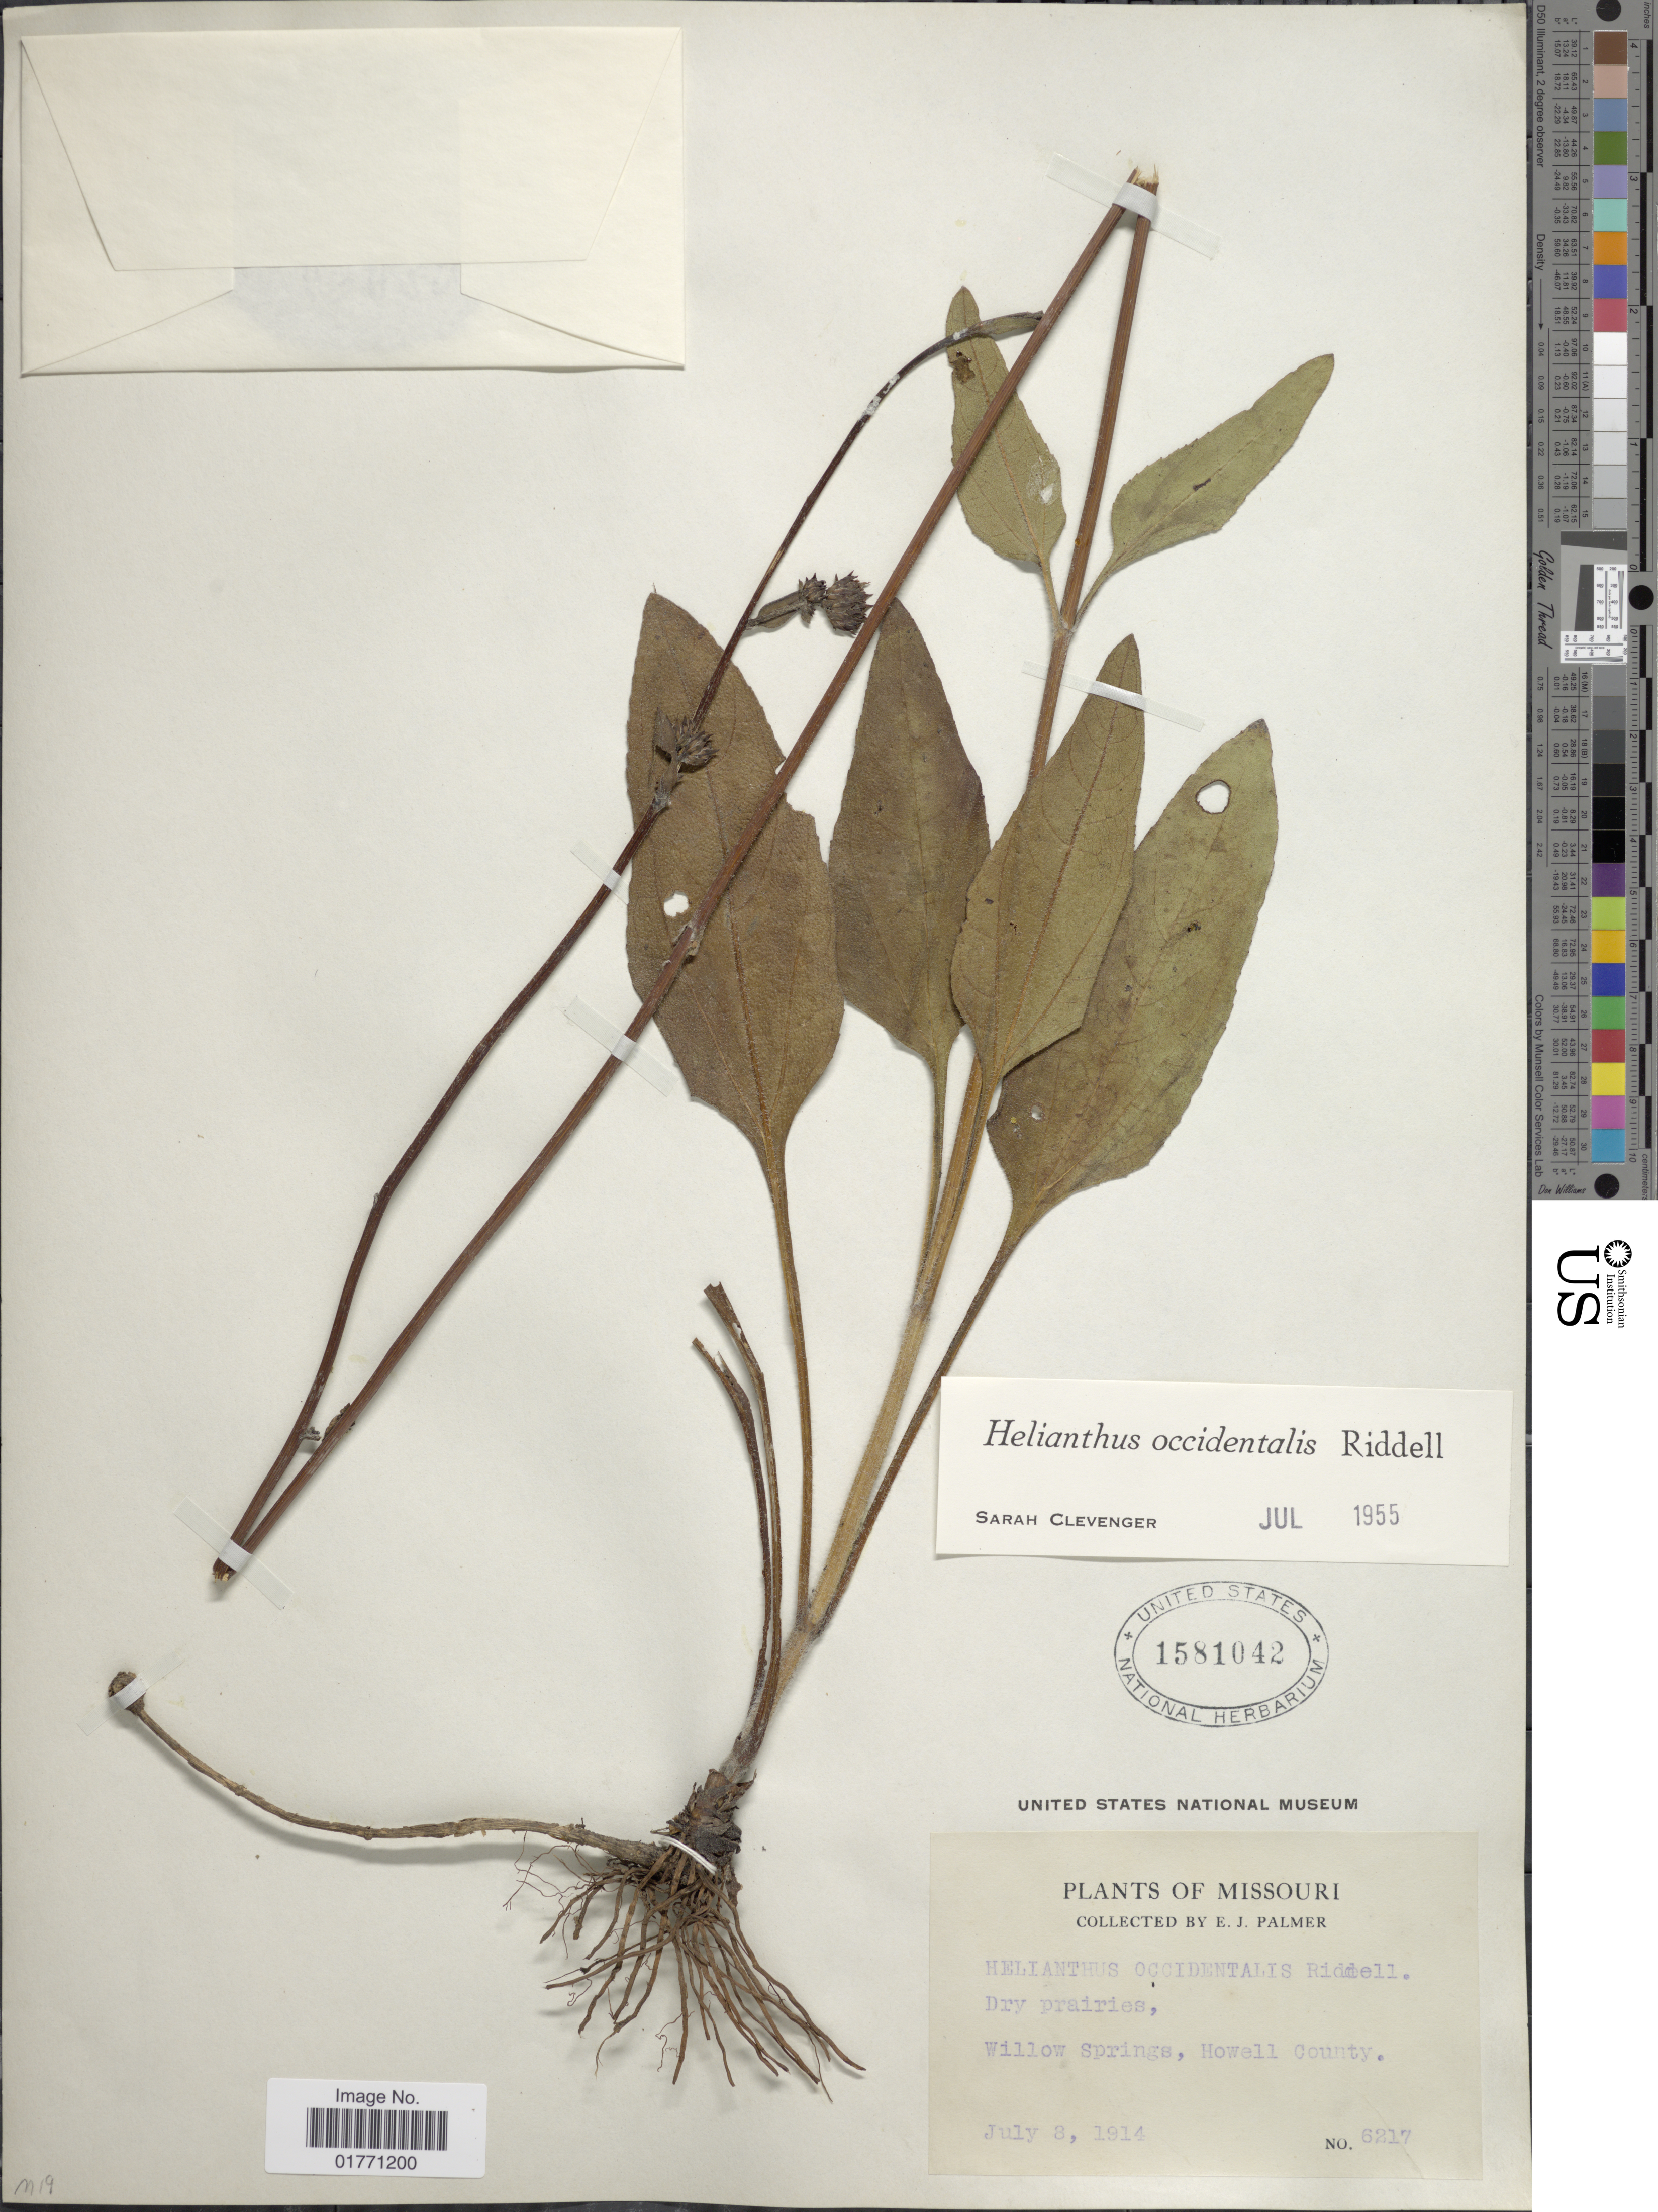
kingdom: Plantae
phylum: Tracheophyta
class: Magnoliopsida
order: Asterales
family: Asteraceae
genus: Helianthus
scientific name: Helianthus occidentalis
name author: Riddell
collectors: E. J. Palmer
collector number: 6217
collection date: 1914-07-08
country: United States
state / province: Missouri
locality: Willow Springs, Howall County.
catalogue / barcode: US 1581042